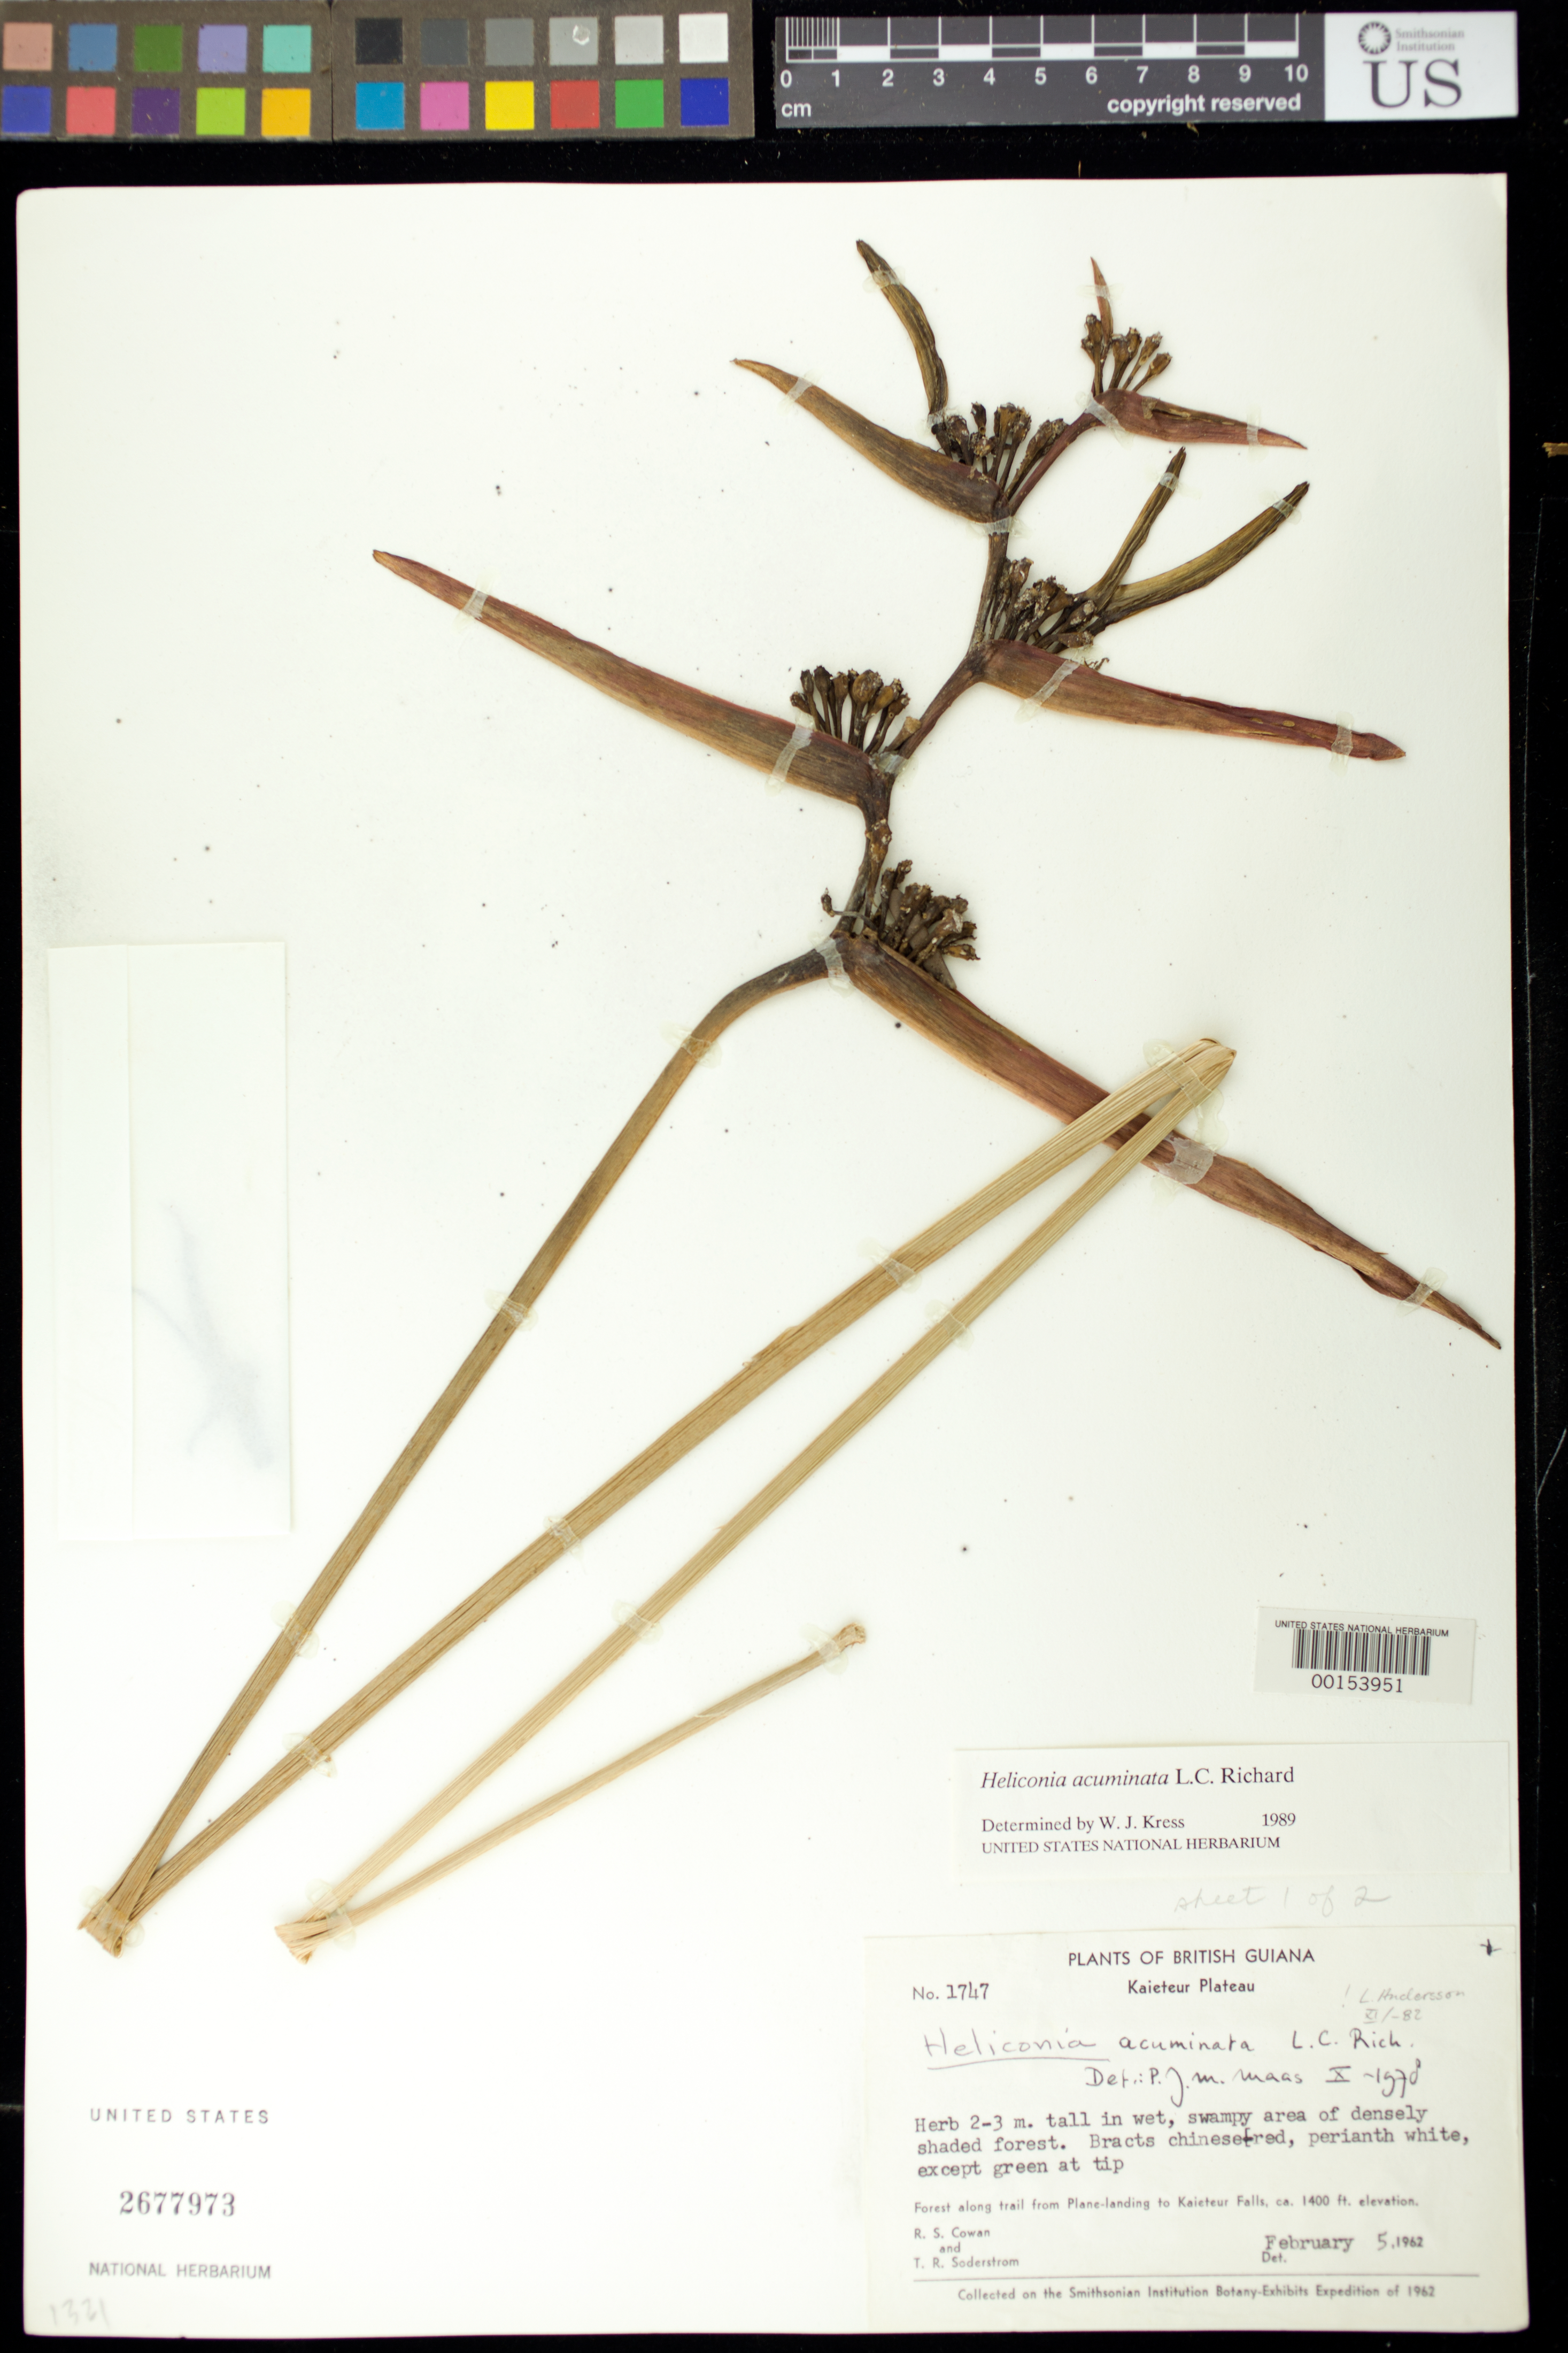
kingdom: Plantae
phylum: Tracheophyta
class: Liliopsida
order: Zingiberales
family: Heliconiaceae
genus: Heliconia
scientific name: Heliconia acuminata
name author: A. Rich.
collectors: R. S. Cowan & T. R. Soderstrom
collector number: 1747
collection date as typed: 05 Feb 1962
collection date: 1962-02-05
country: Guyana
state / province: Potaro-Siparuni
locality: (former) mazaruni-potaro dist., kaieteur plateau, forest along trail from plane-landing to kaieteur falls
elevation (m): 427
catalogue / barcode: US 2677973